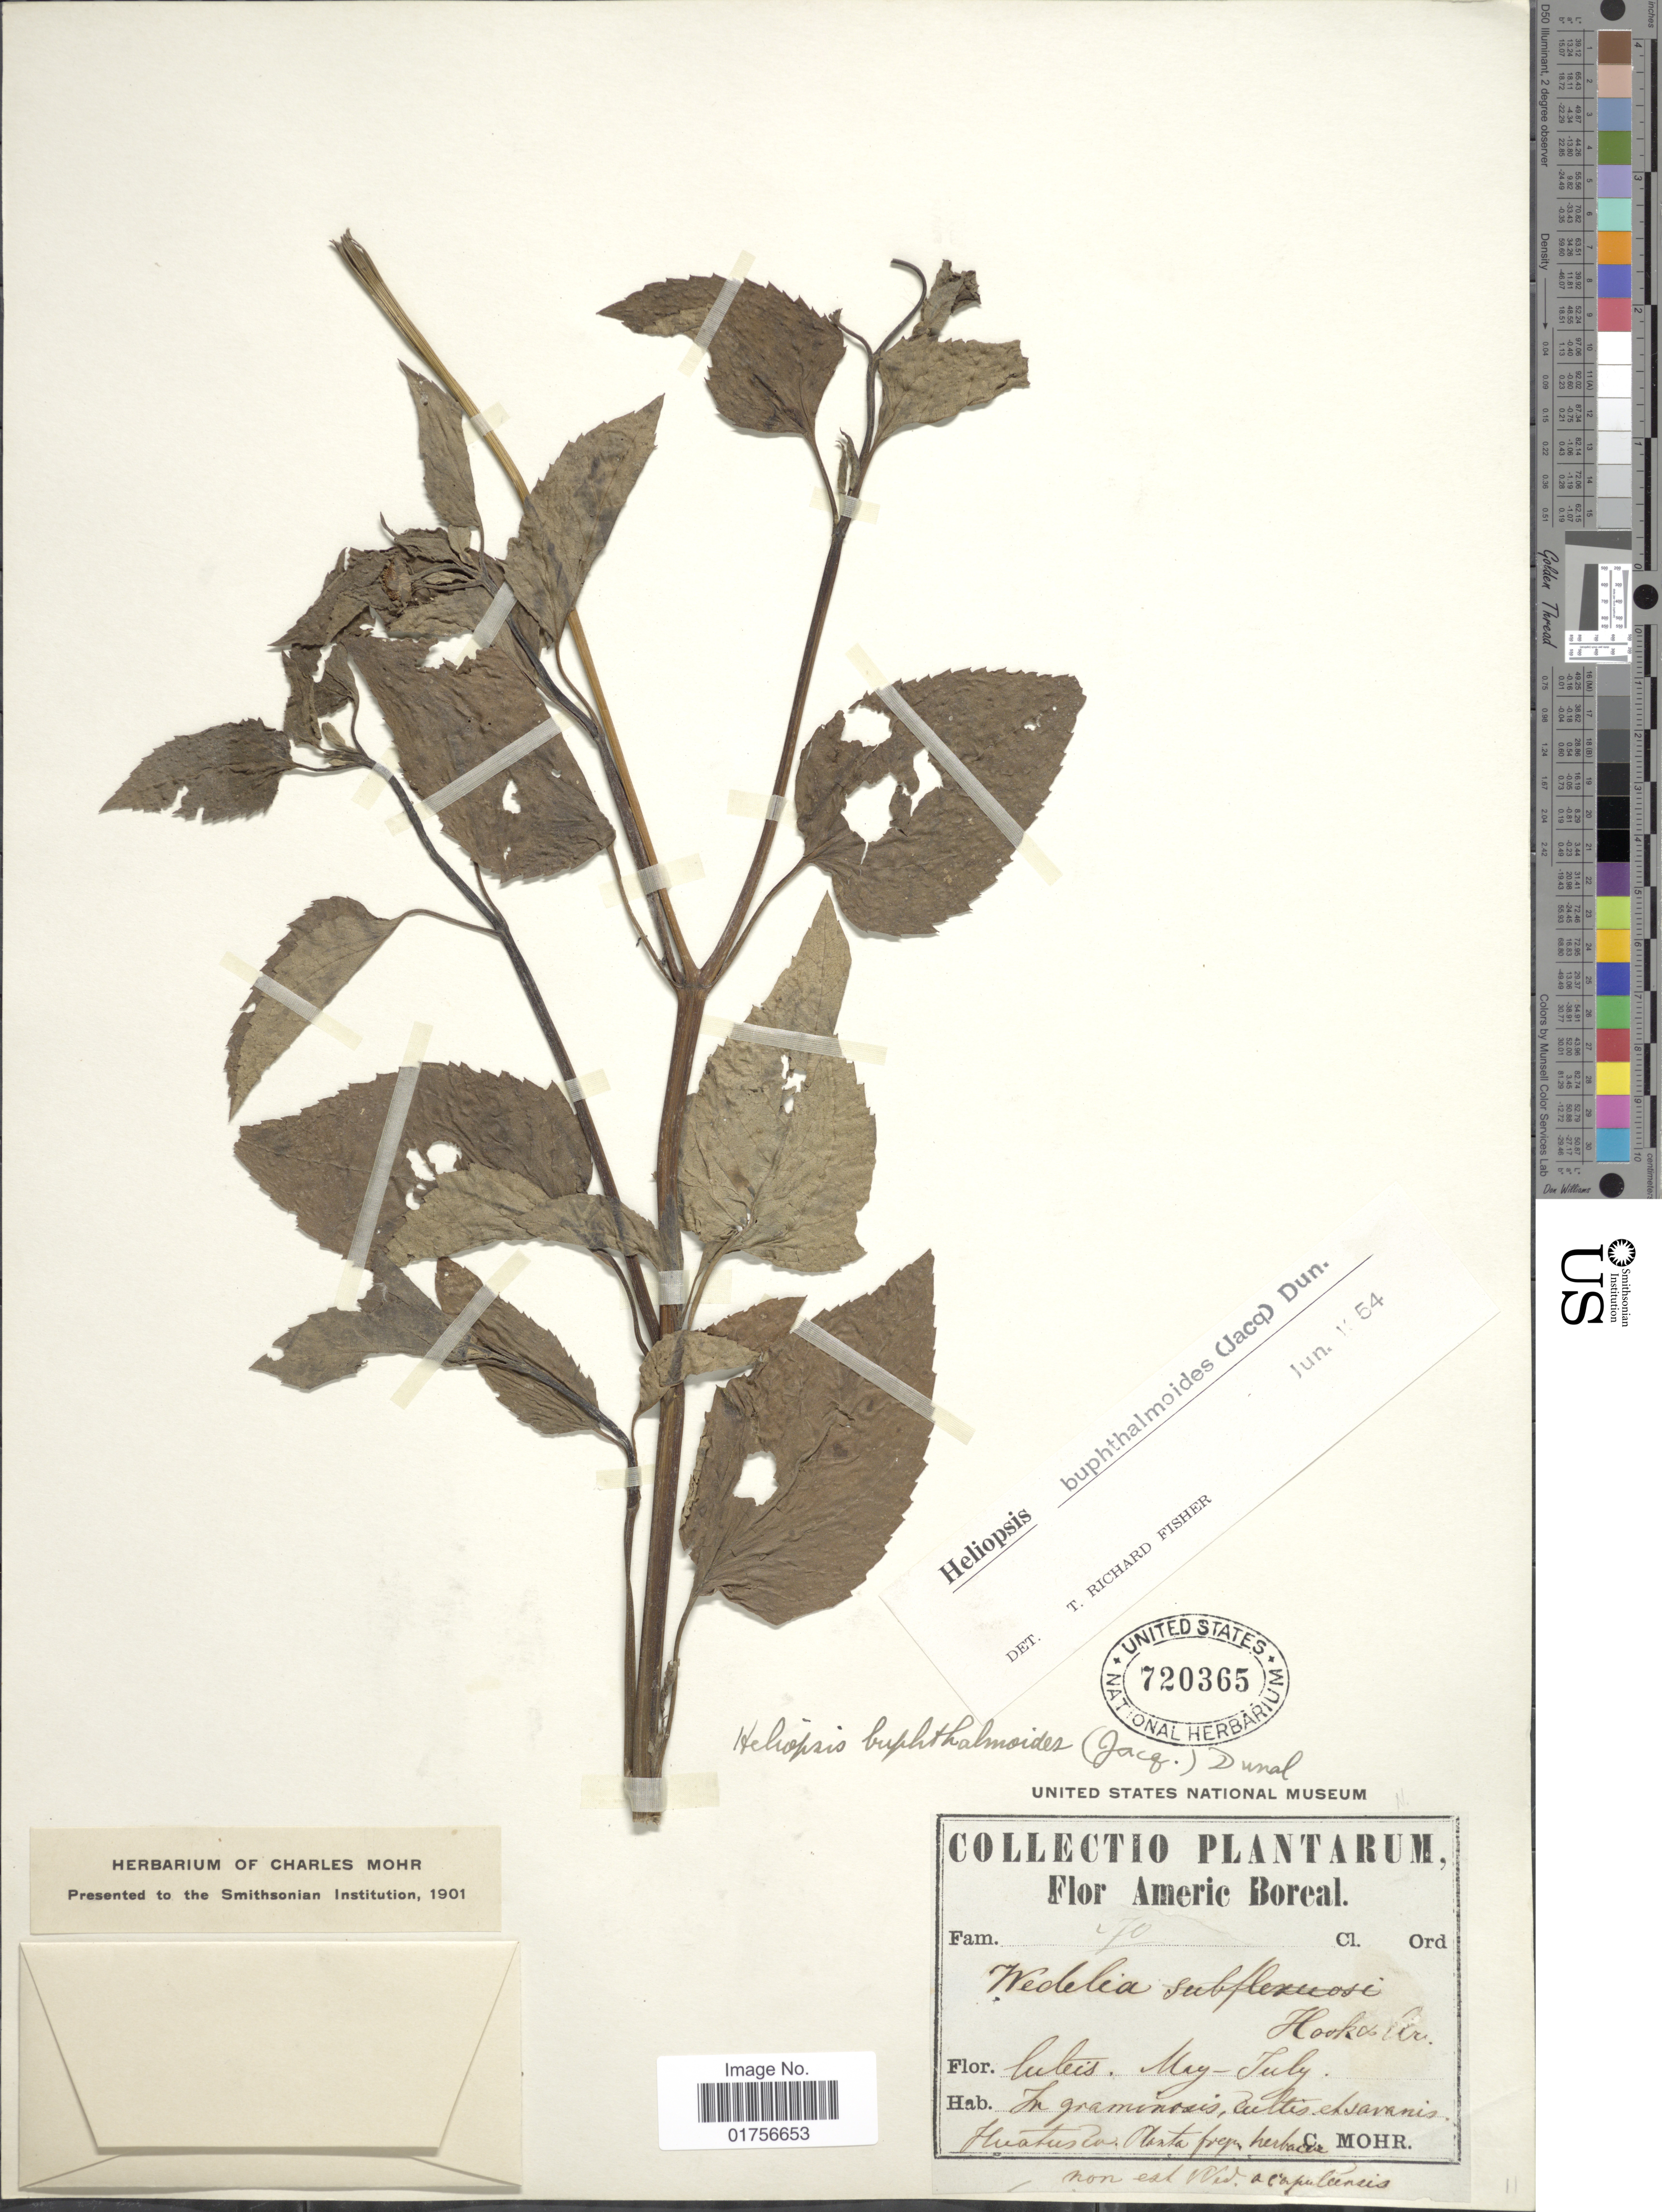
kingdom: Plantae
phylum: Tracheophyta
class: Magnoliopsida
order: Asterales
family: Asteraceae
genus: Heliopsis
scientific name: Heliopsis buphthalmoides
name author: (Jacq.) Dunal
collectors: C. T. Mohr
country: Mexico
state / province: Veracruz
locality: In graminosis, cultis et savanis. Huatusco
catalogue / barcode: US 720365